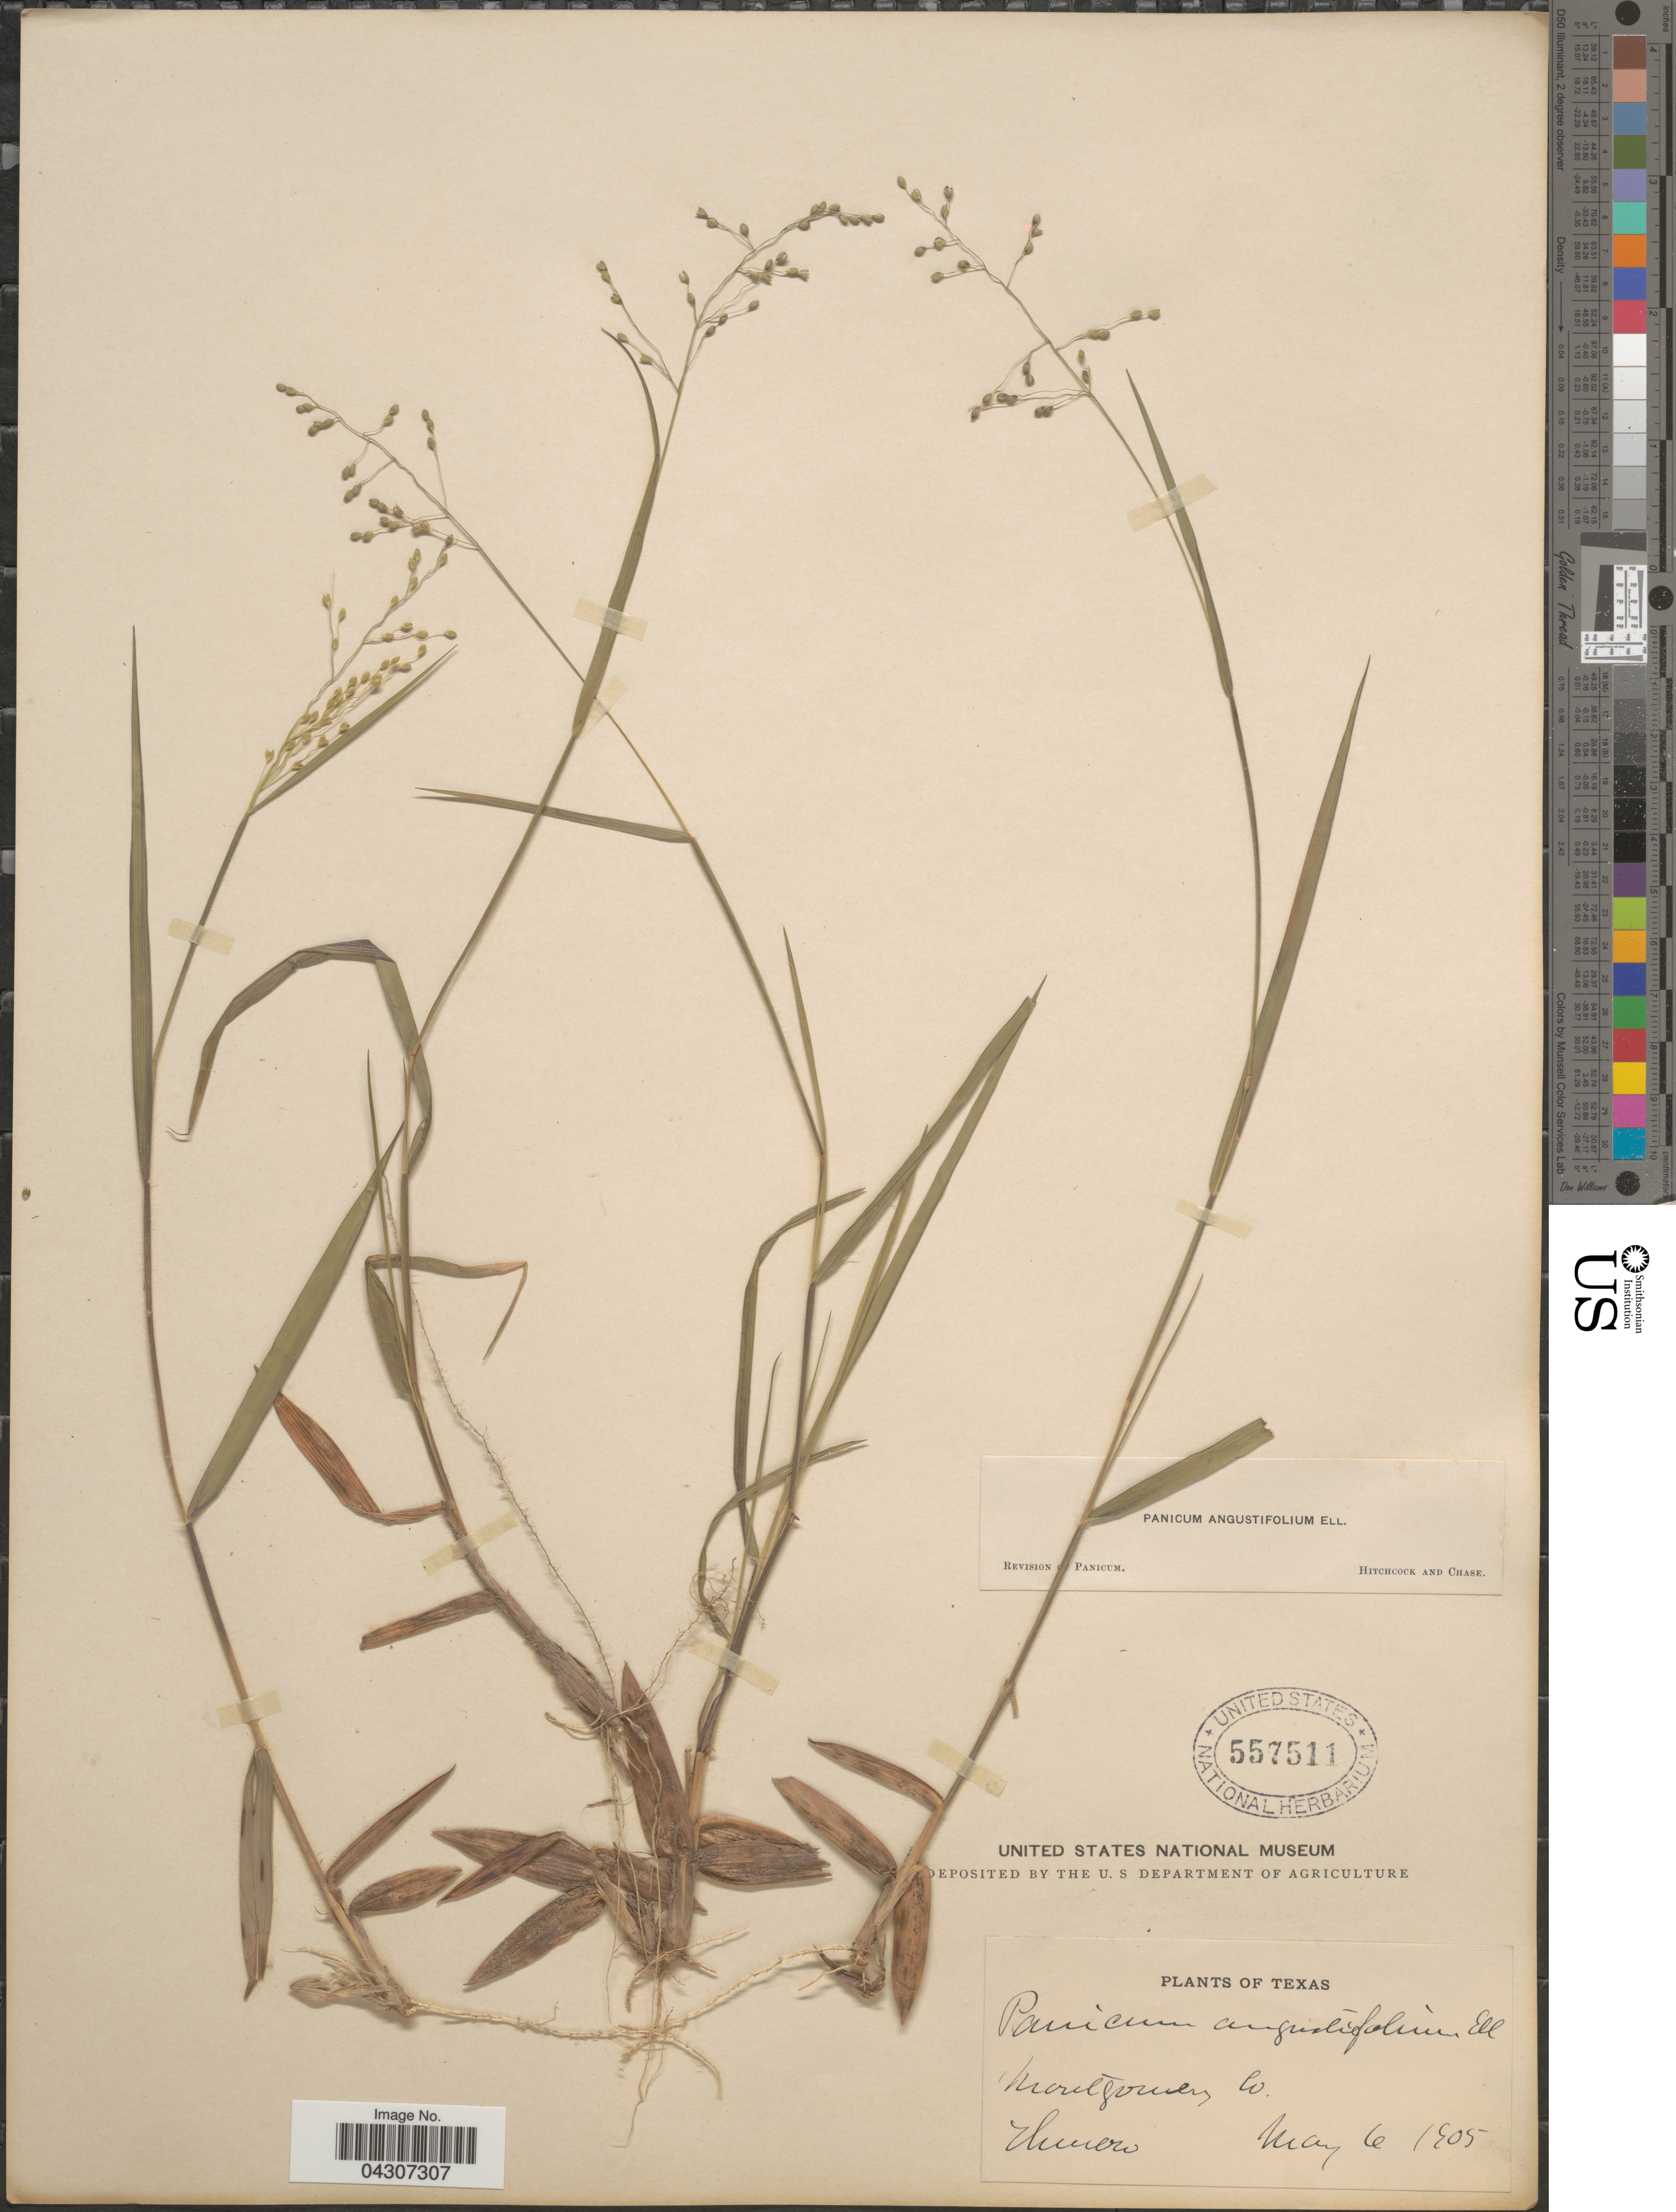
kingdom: Plantae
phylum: Tracheophyta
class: Liliopsida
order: Poales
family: Poaceae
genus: Dichanthelium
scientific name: Dichanthelium aciculare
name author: (Desv. ex Poir.) Gould & C.A. Clark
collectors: Thurow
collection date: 1905-05-06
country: United States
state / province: Texas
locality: Montgomery Co.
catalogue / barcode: US 557511